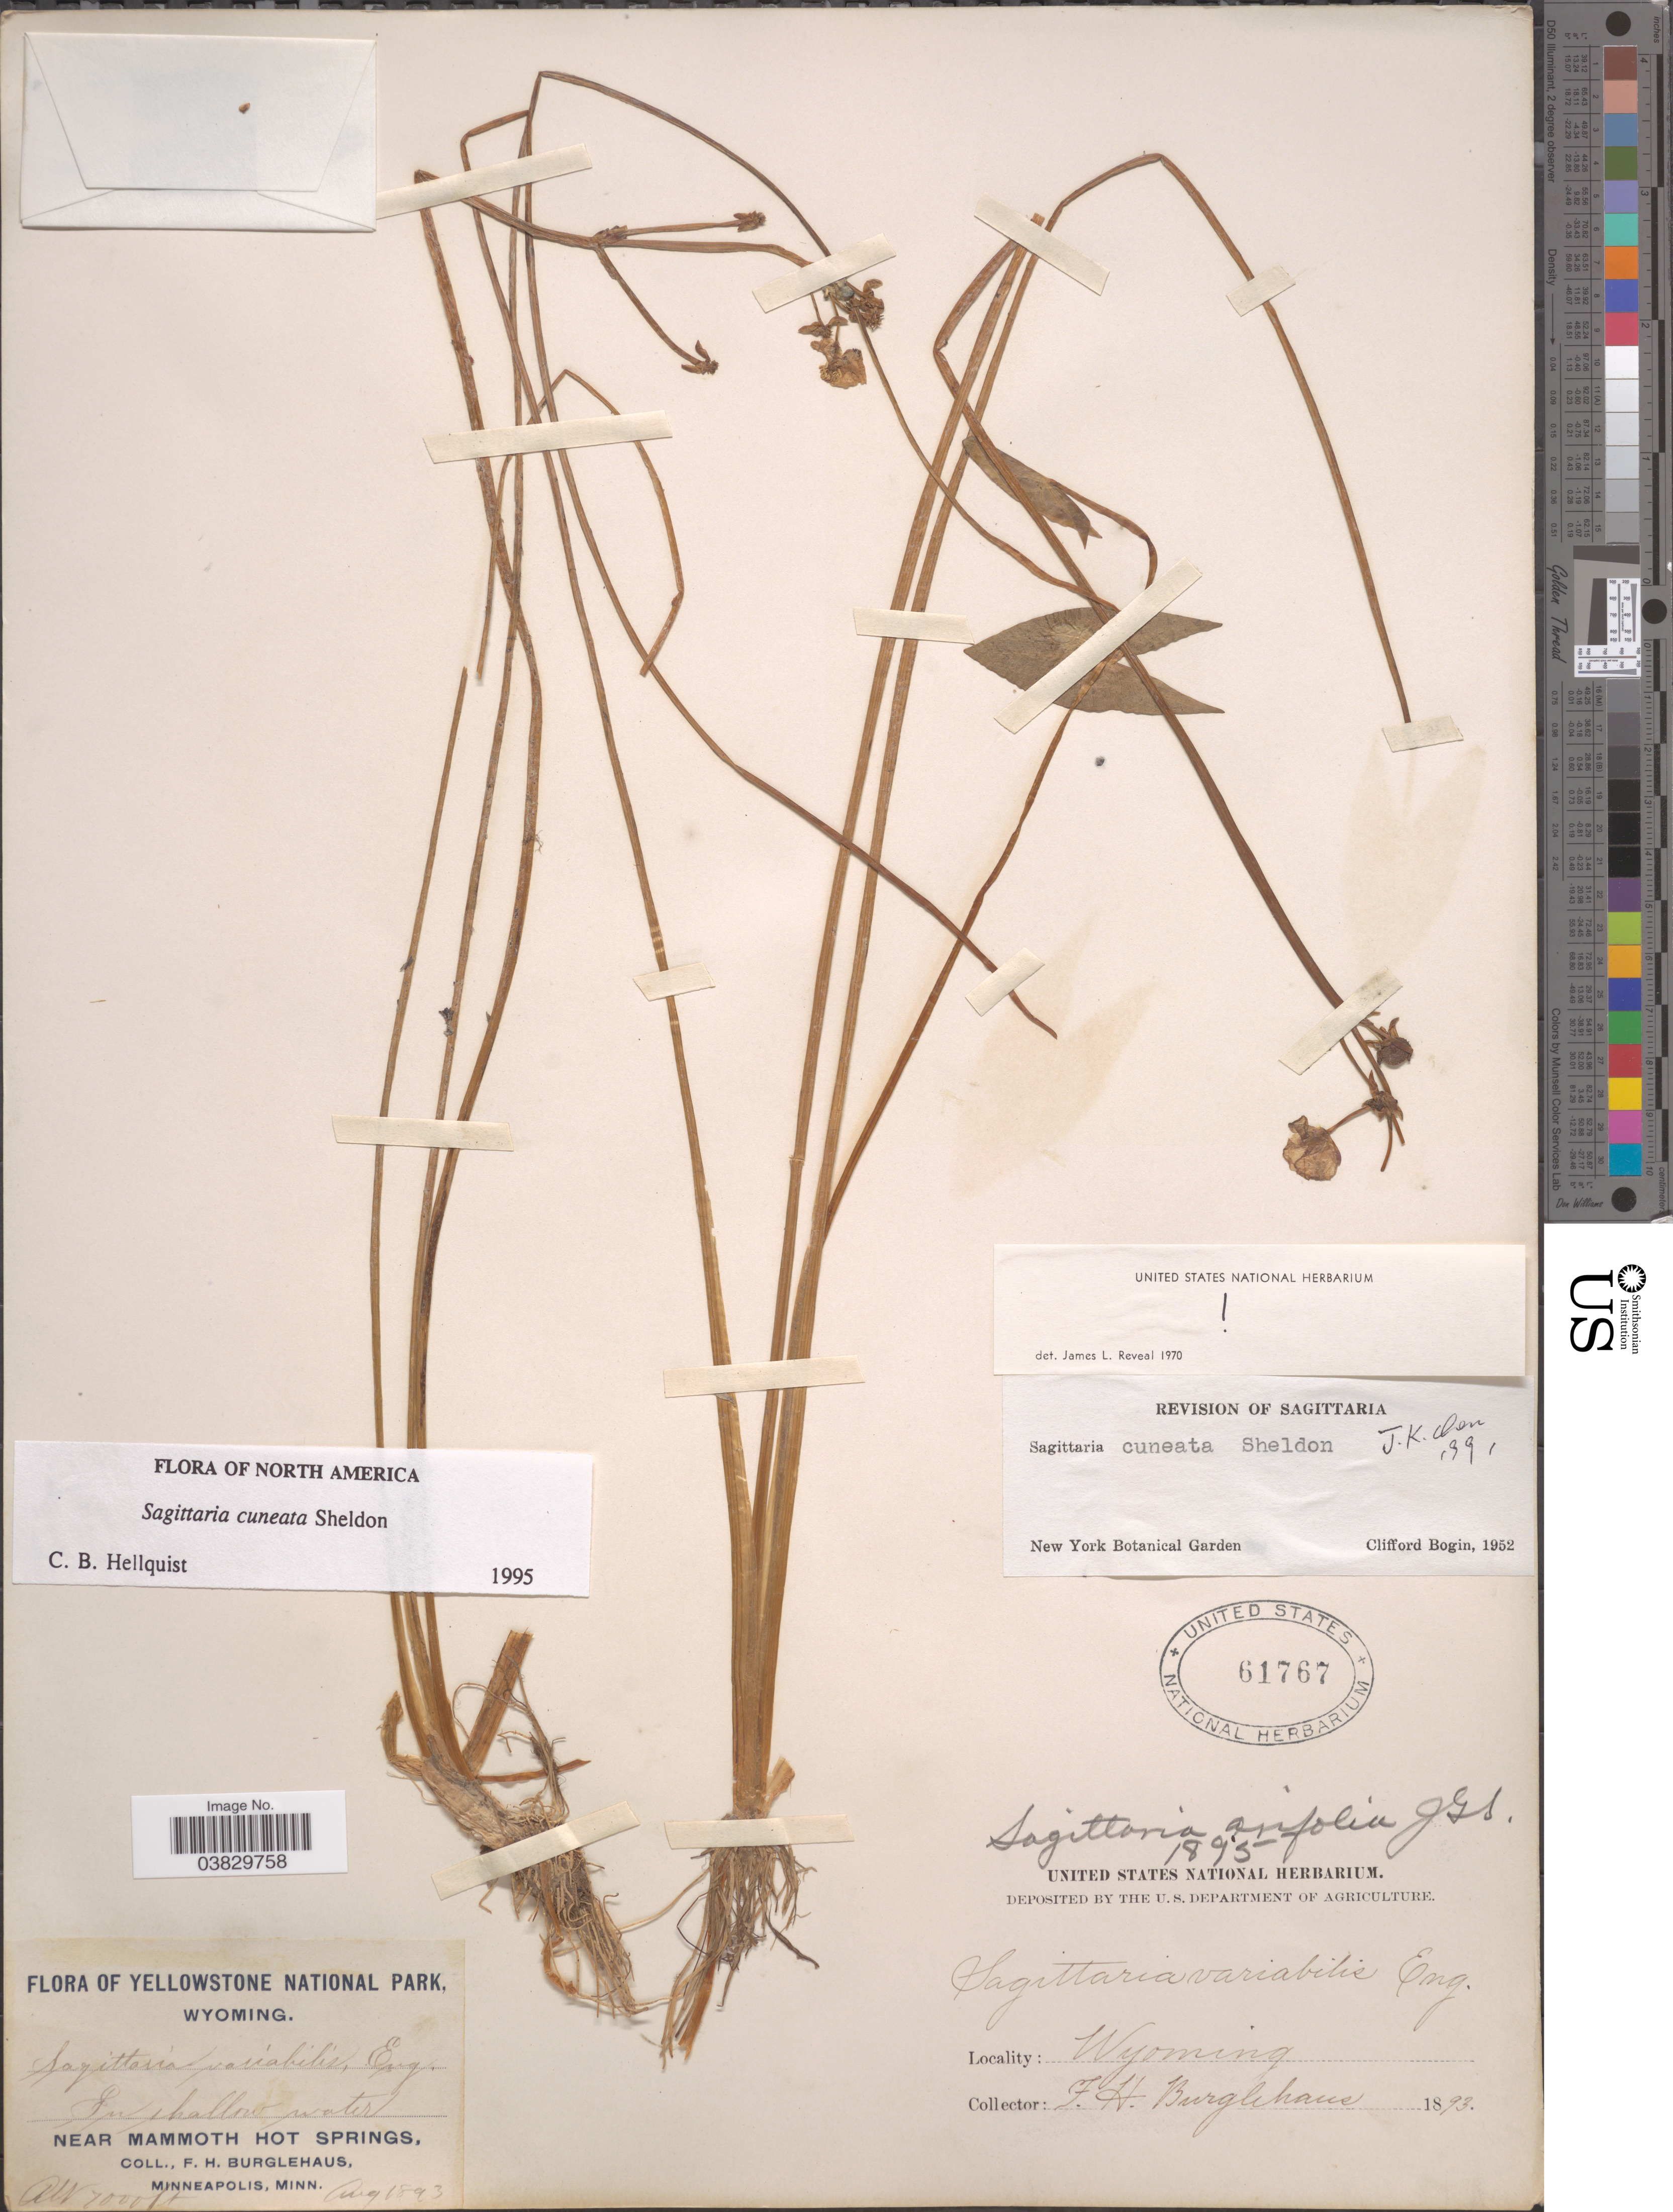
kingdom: Plantae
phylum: Tracheophyta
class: Liliopsida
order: Alismatales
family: Alismataceae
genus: Sagittaria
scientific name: Sagittaria cuneata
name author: E. Sheld.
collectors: F. Burglehaus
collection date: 1893-08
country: United States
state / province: Wyoming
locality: Yellowstone National Park. Near Mammoth Hot Springs.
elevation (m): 2134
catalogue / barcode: US 61767